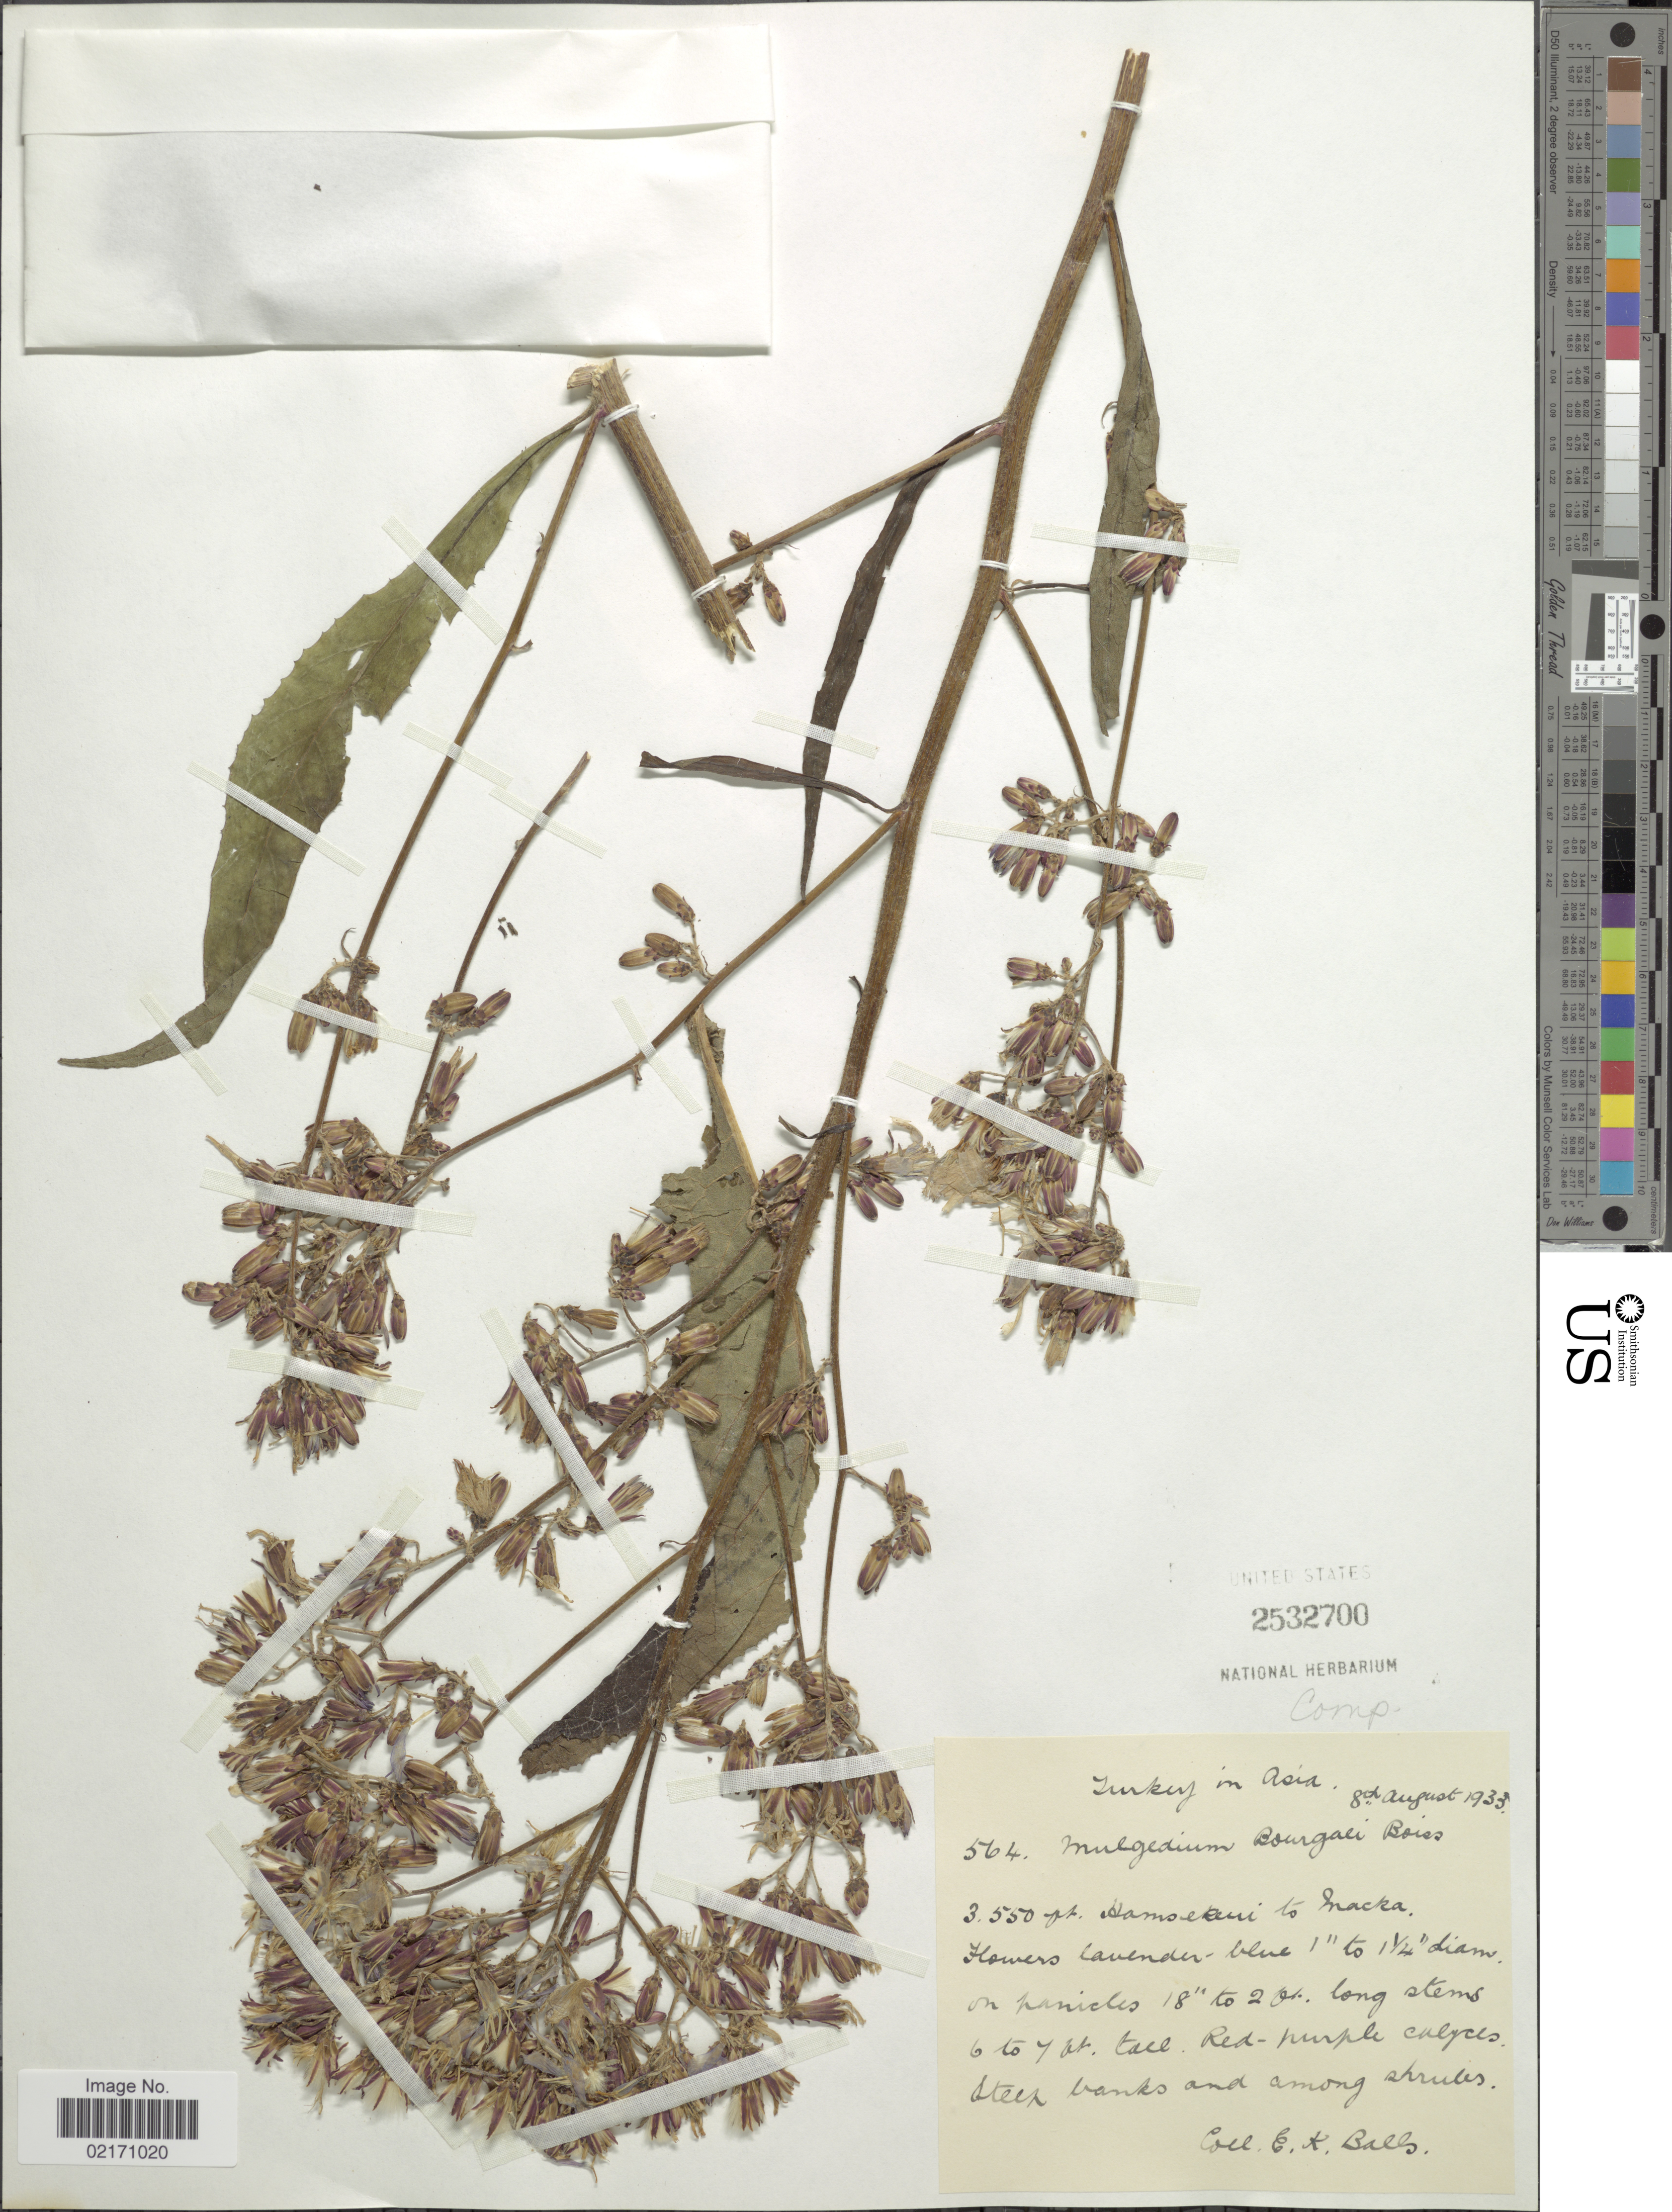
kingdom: Plantae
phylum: Tracheophyta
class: Magnoliopsida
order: Asterales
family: Asteraceae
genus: Lactuca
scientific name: Lactuca bourgaei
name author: (Boiss.) Irish & N. Taylor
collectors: E. K. Balls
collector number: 564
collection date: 1933-08-08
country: Turkey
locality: Asia, Hamsekeni to Snacka [interpreted]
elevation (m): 1082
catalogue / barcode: US 2532700